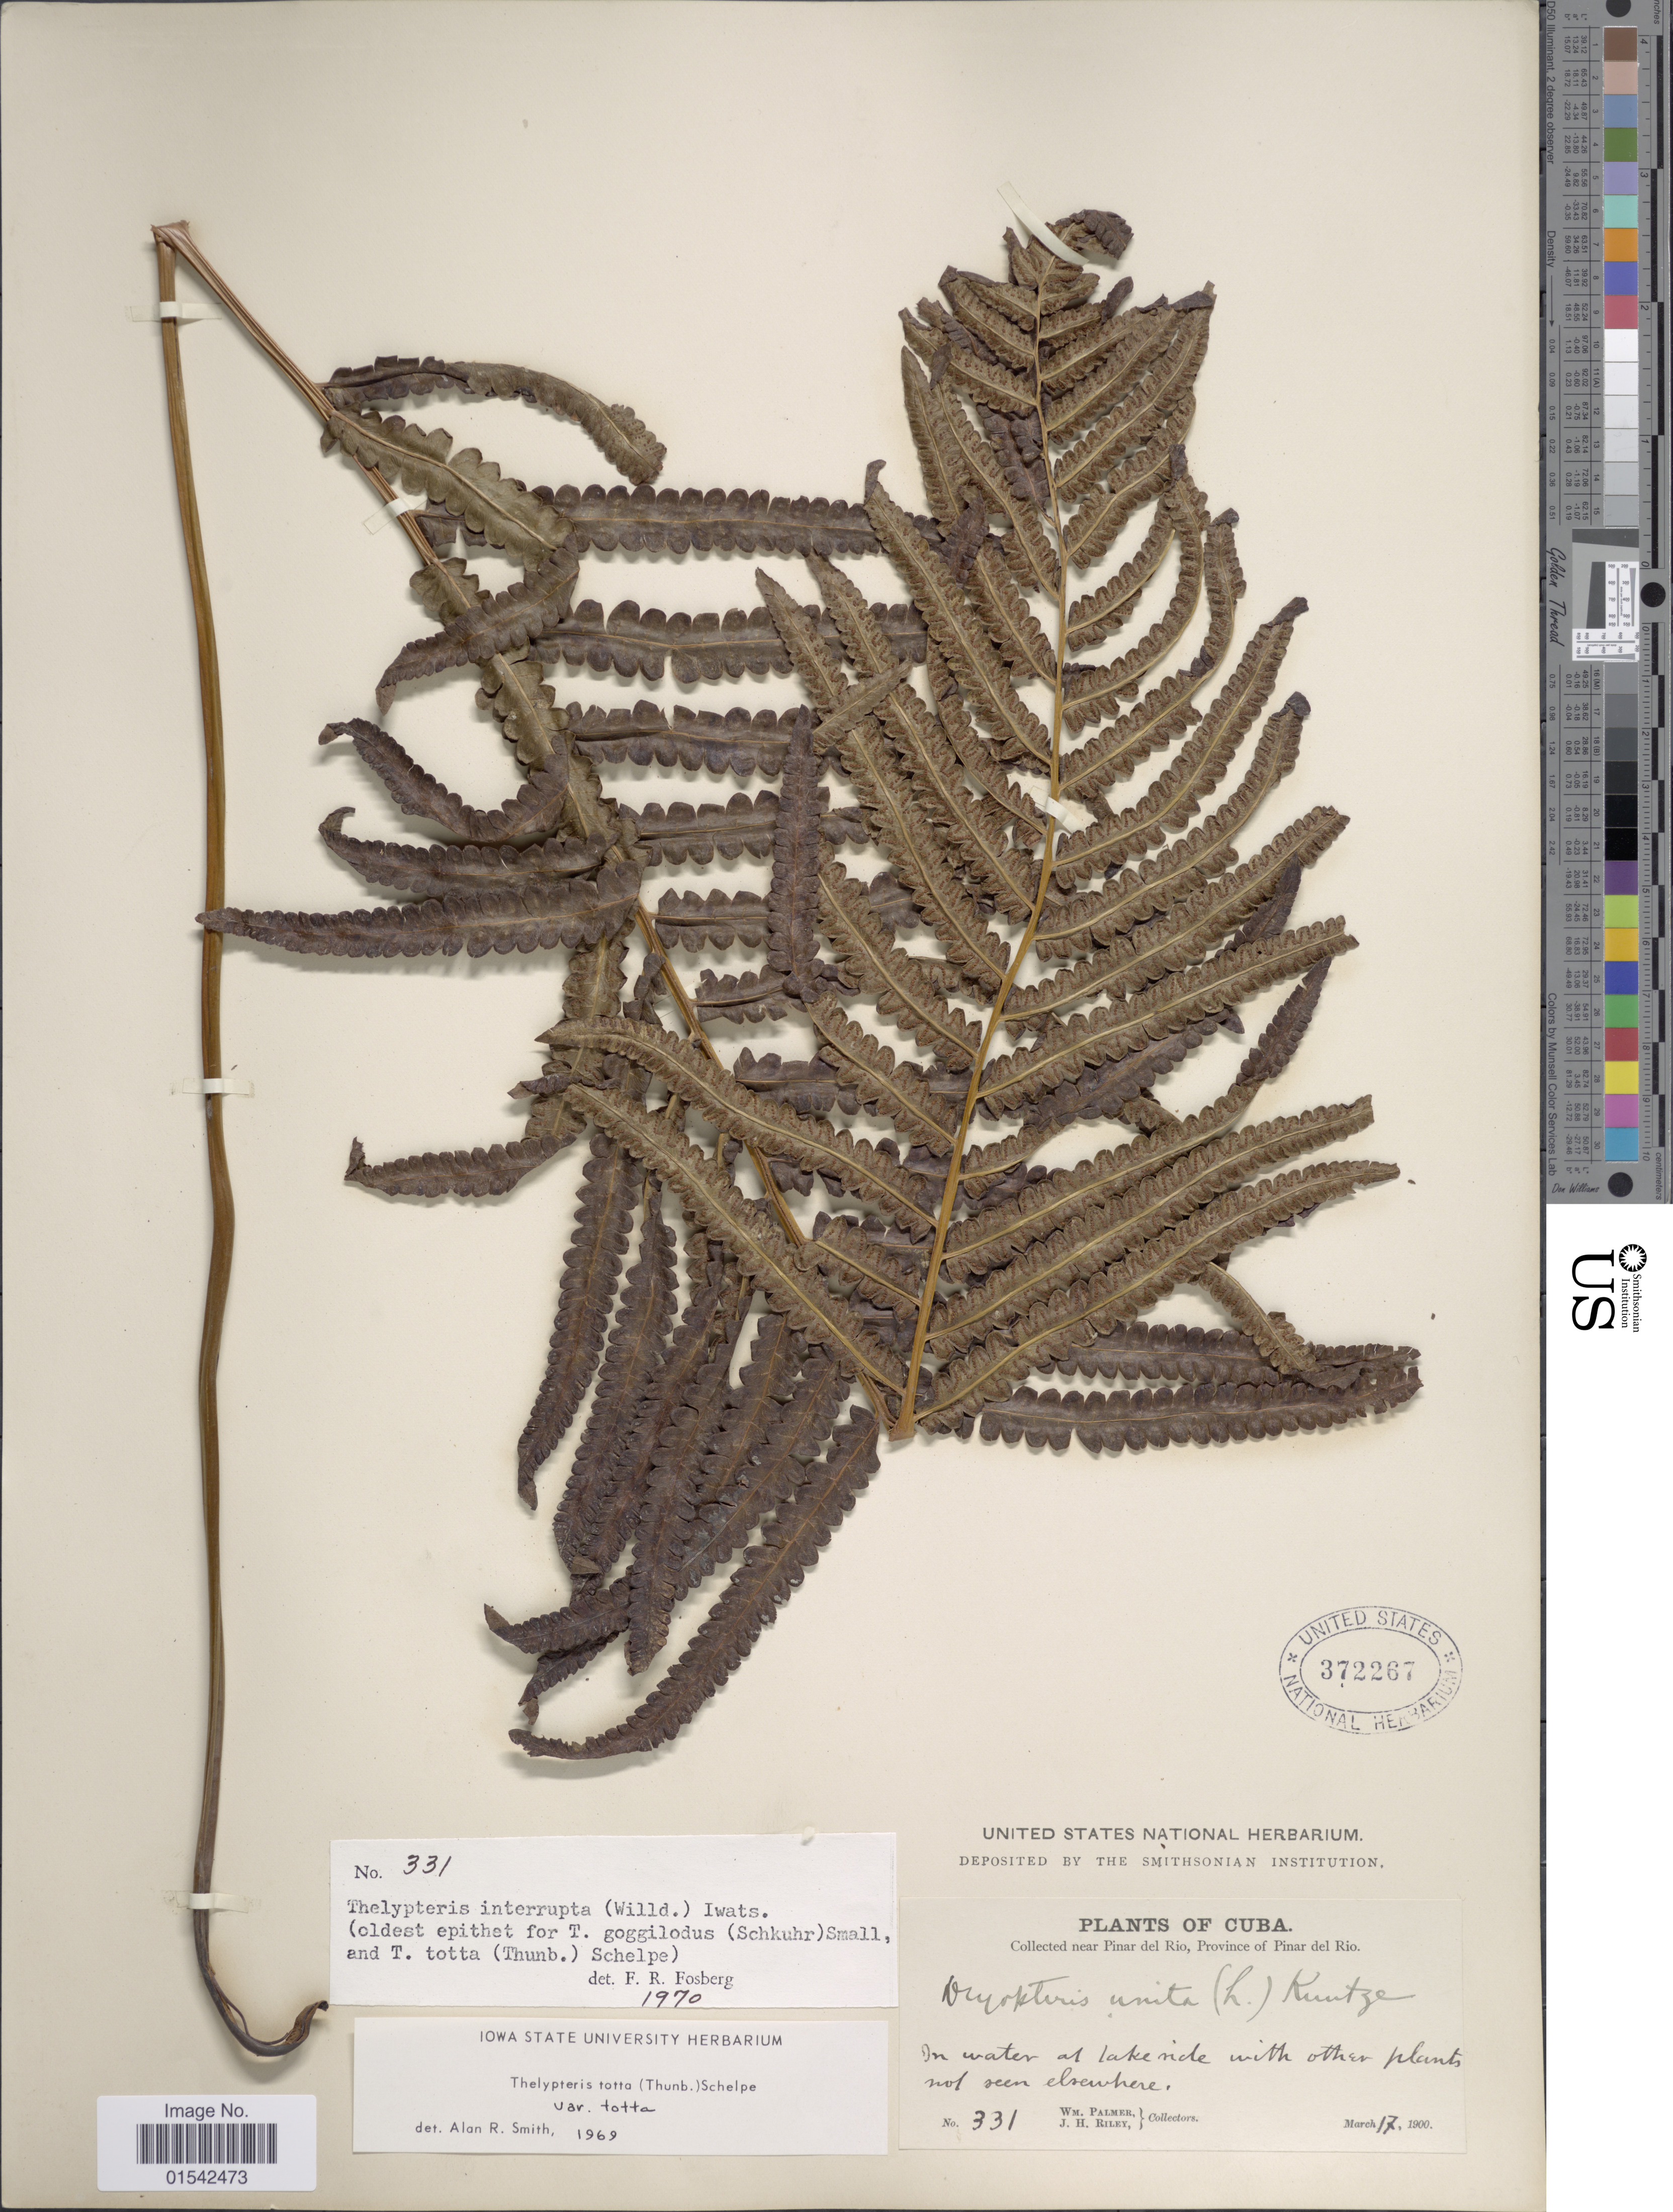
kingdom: Plantae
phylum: Tracheophyta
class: Polypodiopsida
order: Polypodiales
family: Thelypteridaceae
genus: Cyclosorus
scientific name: Cyclosorus interruptus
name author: (Willd.) H. Itô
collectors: W. Palmer & J. H. Riley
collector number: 331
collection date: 1900-03-17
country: Cuba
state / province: Pinar del Río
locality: Near Pinar del Rio, In water at lake ride with other plants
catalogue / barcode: US 372267